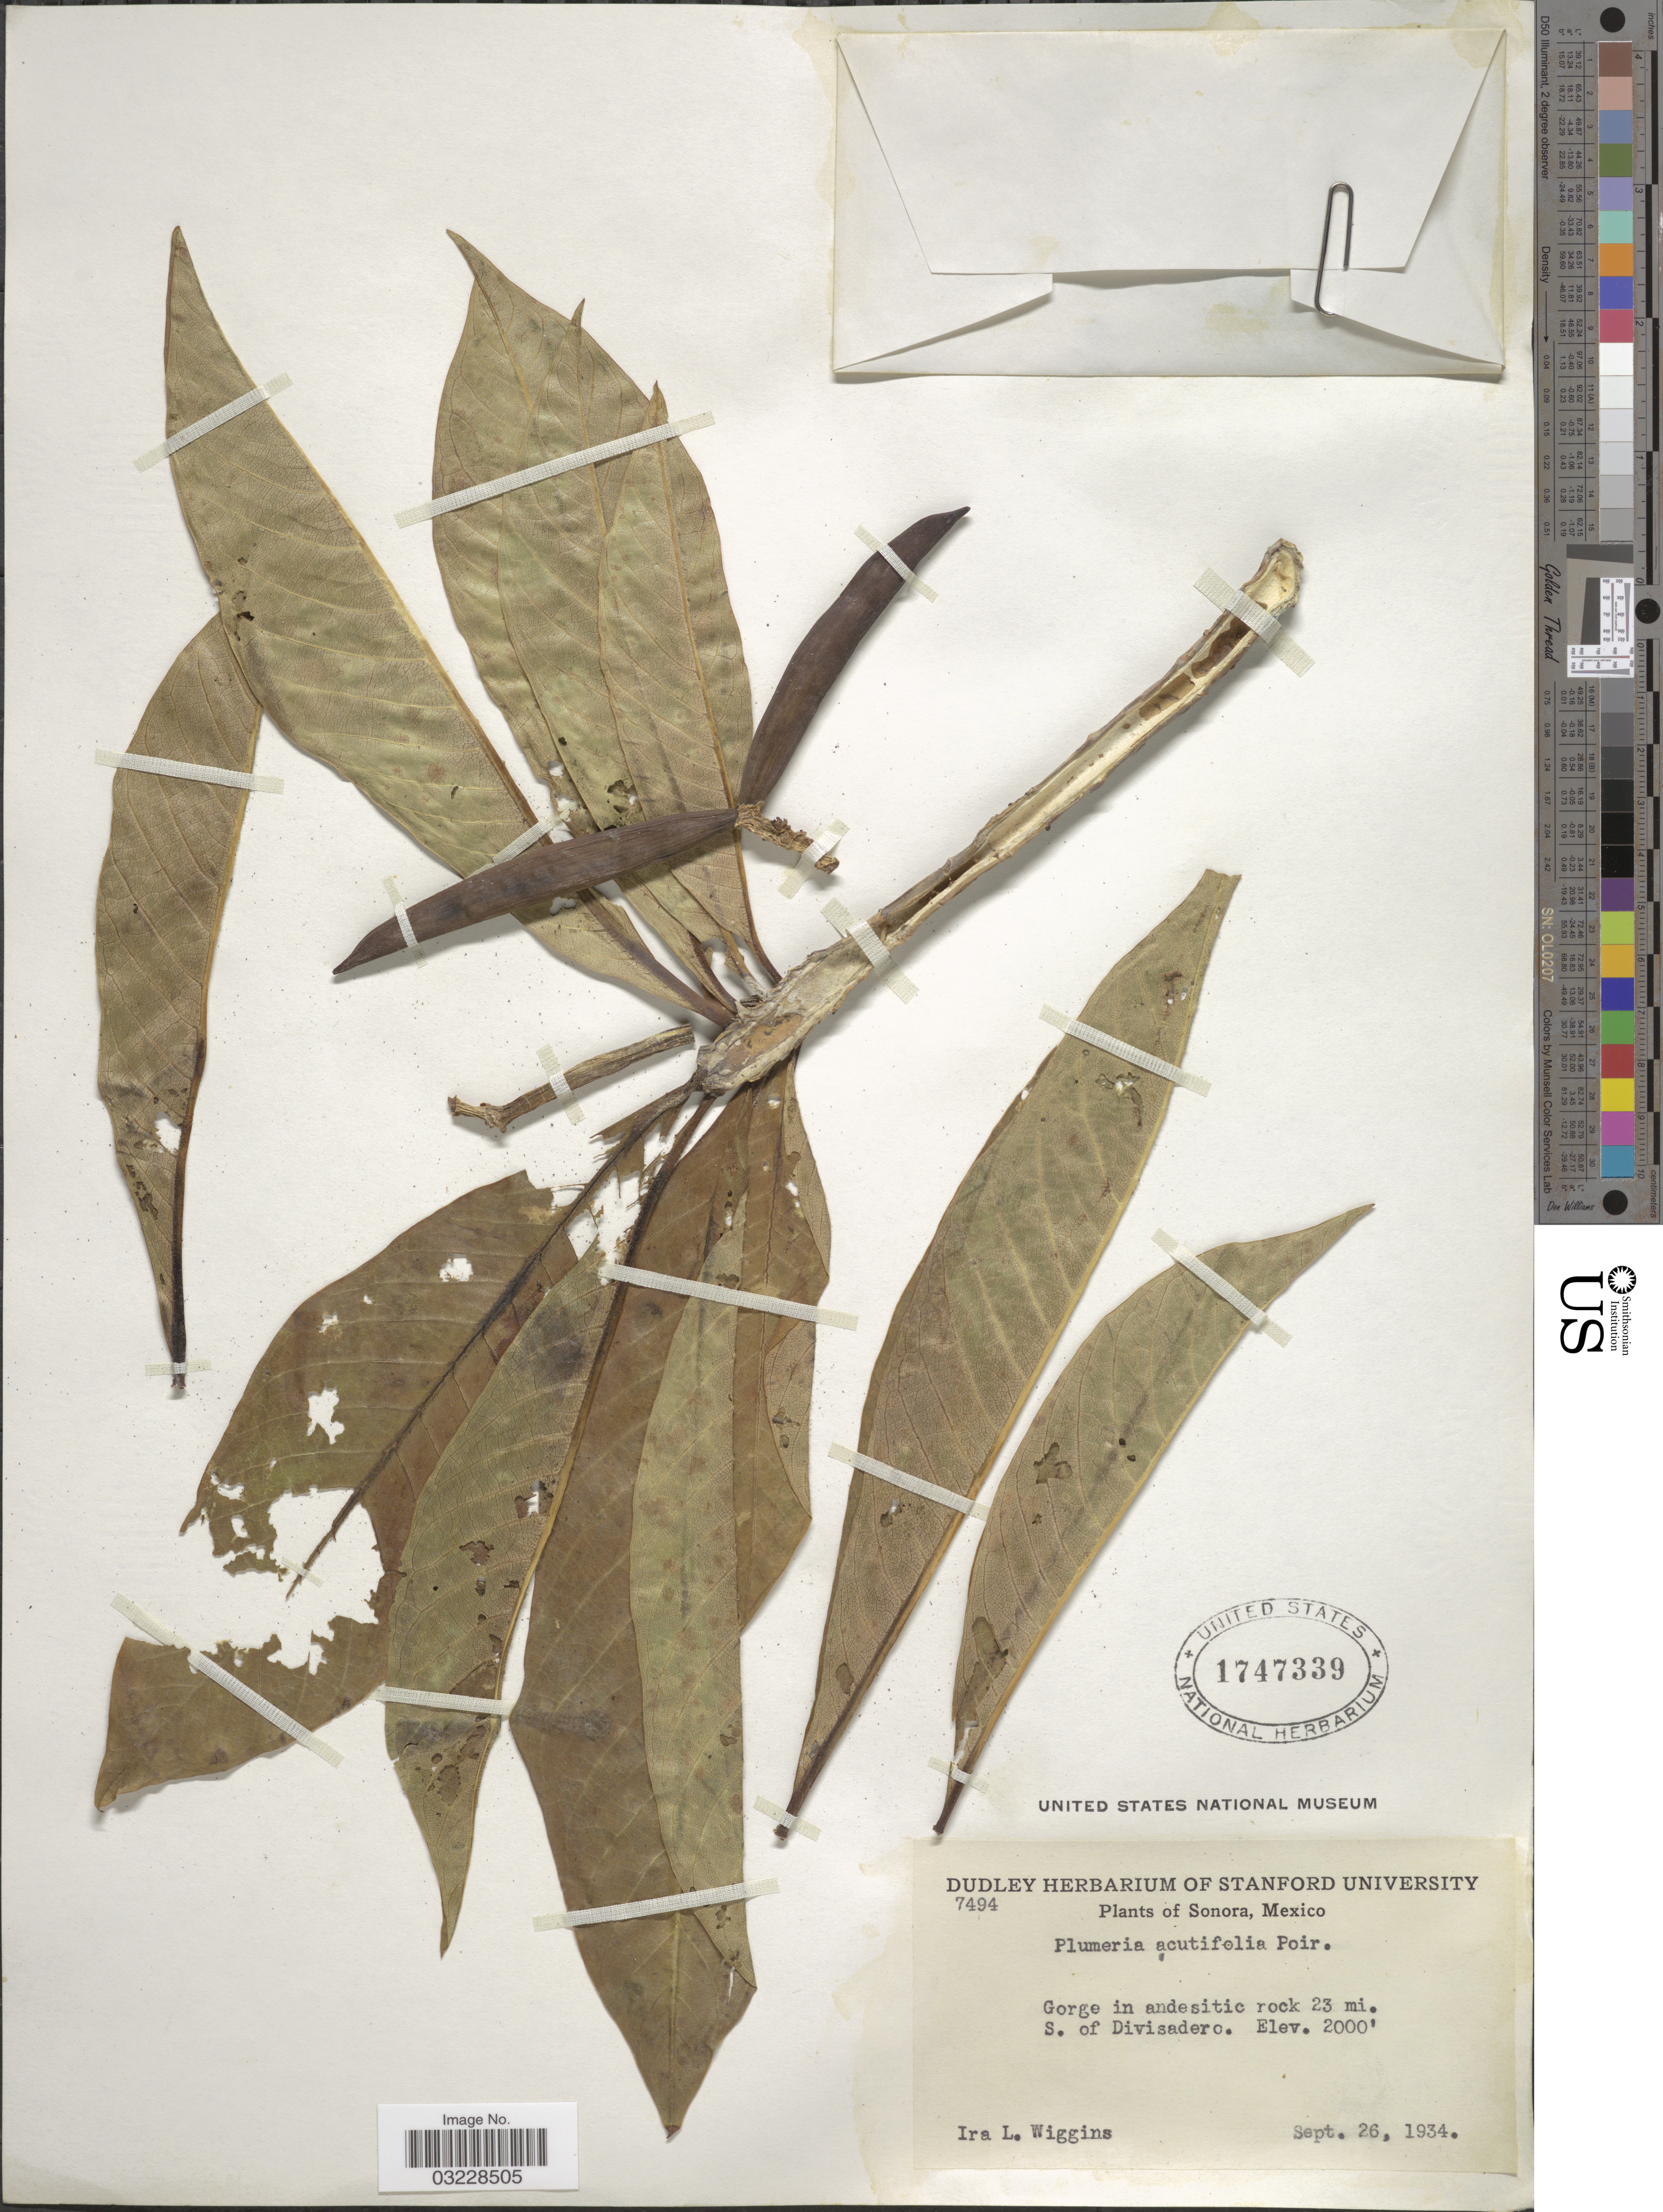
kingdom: Plantae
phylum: Tracheophyta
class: Magnoliopsida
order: Gentianales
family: Apocynaceae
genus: Plumeria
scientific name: Plumeria rubra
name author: L.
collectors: I. L. Wiggins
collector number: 7494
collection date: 1934-09-26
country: Mexico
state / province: Sonora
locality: Gorge in andesitic rock 23 mi. S. of Divisadero.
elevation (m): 610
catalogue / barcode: US 1747339